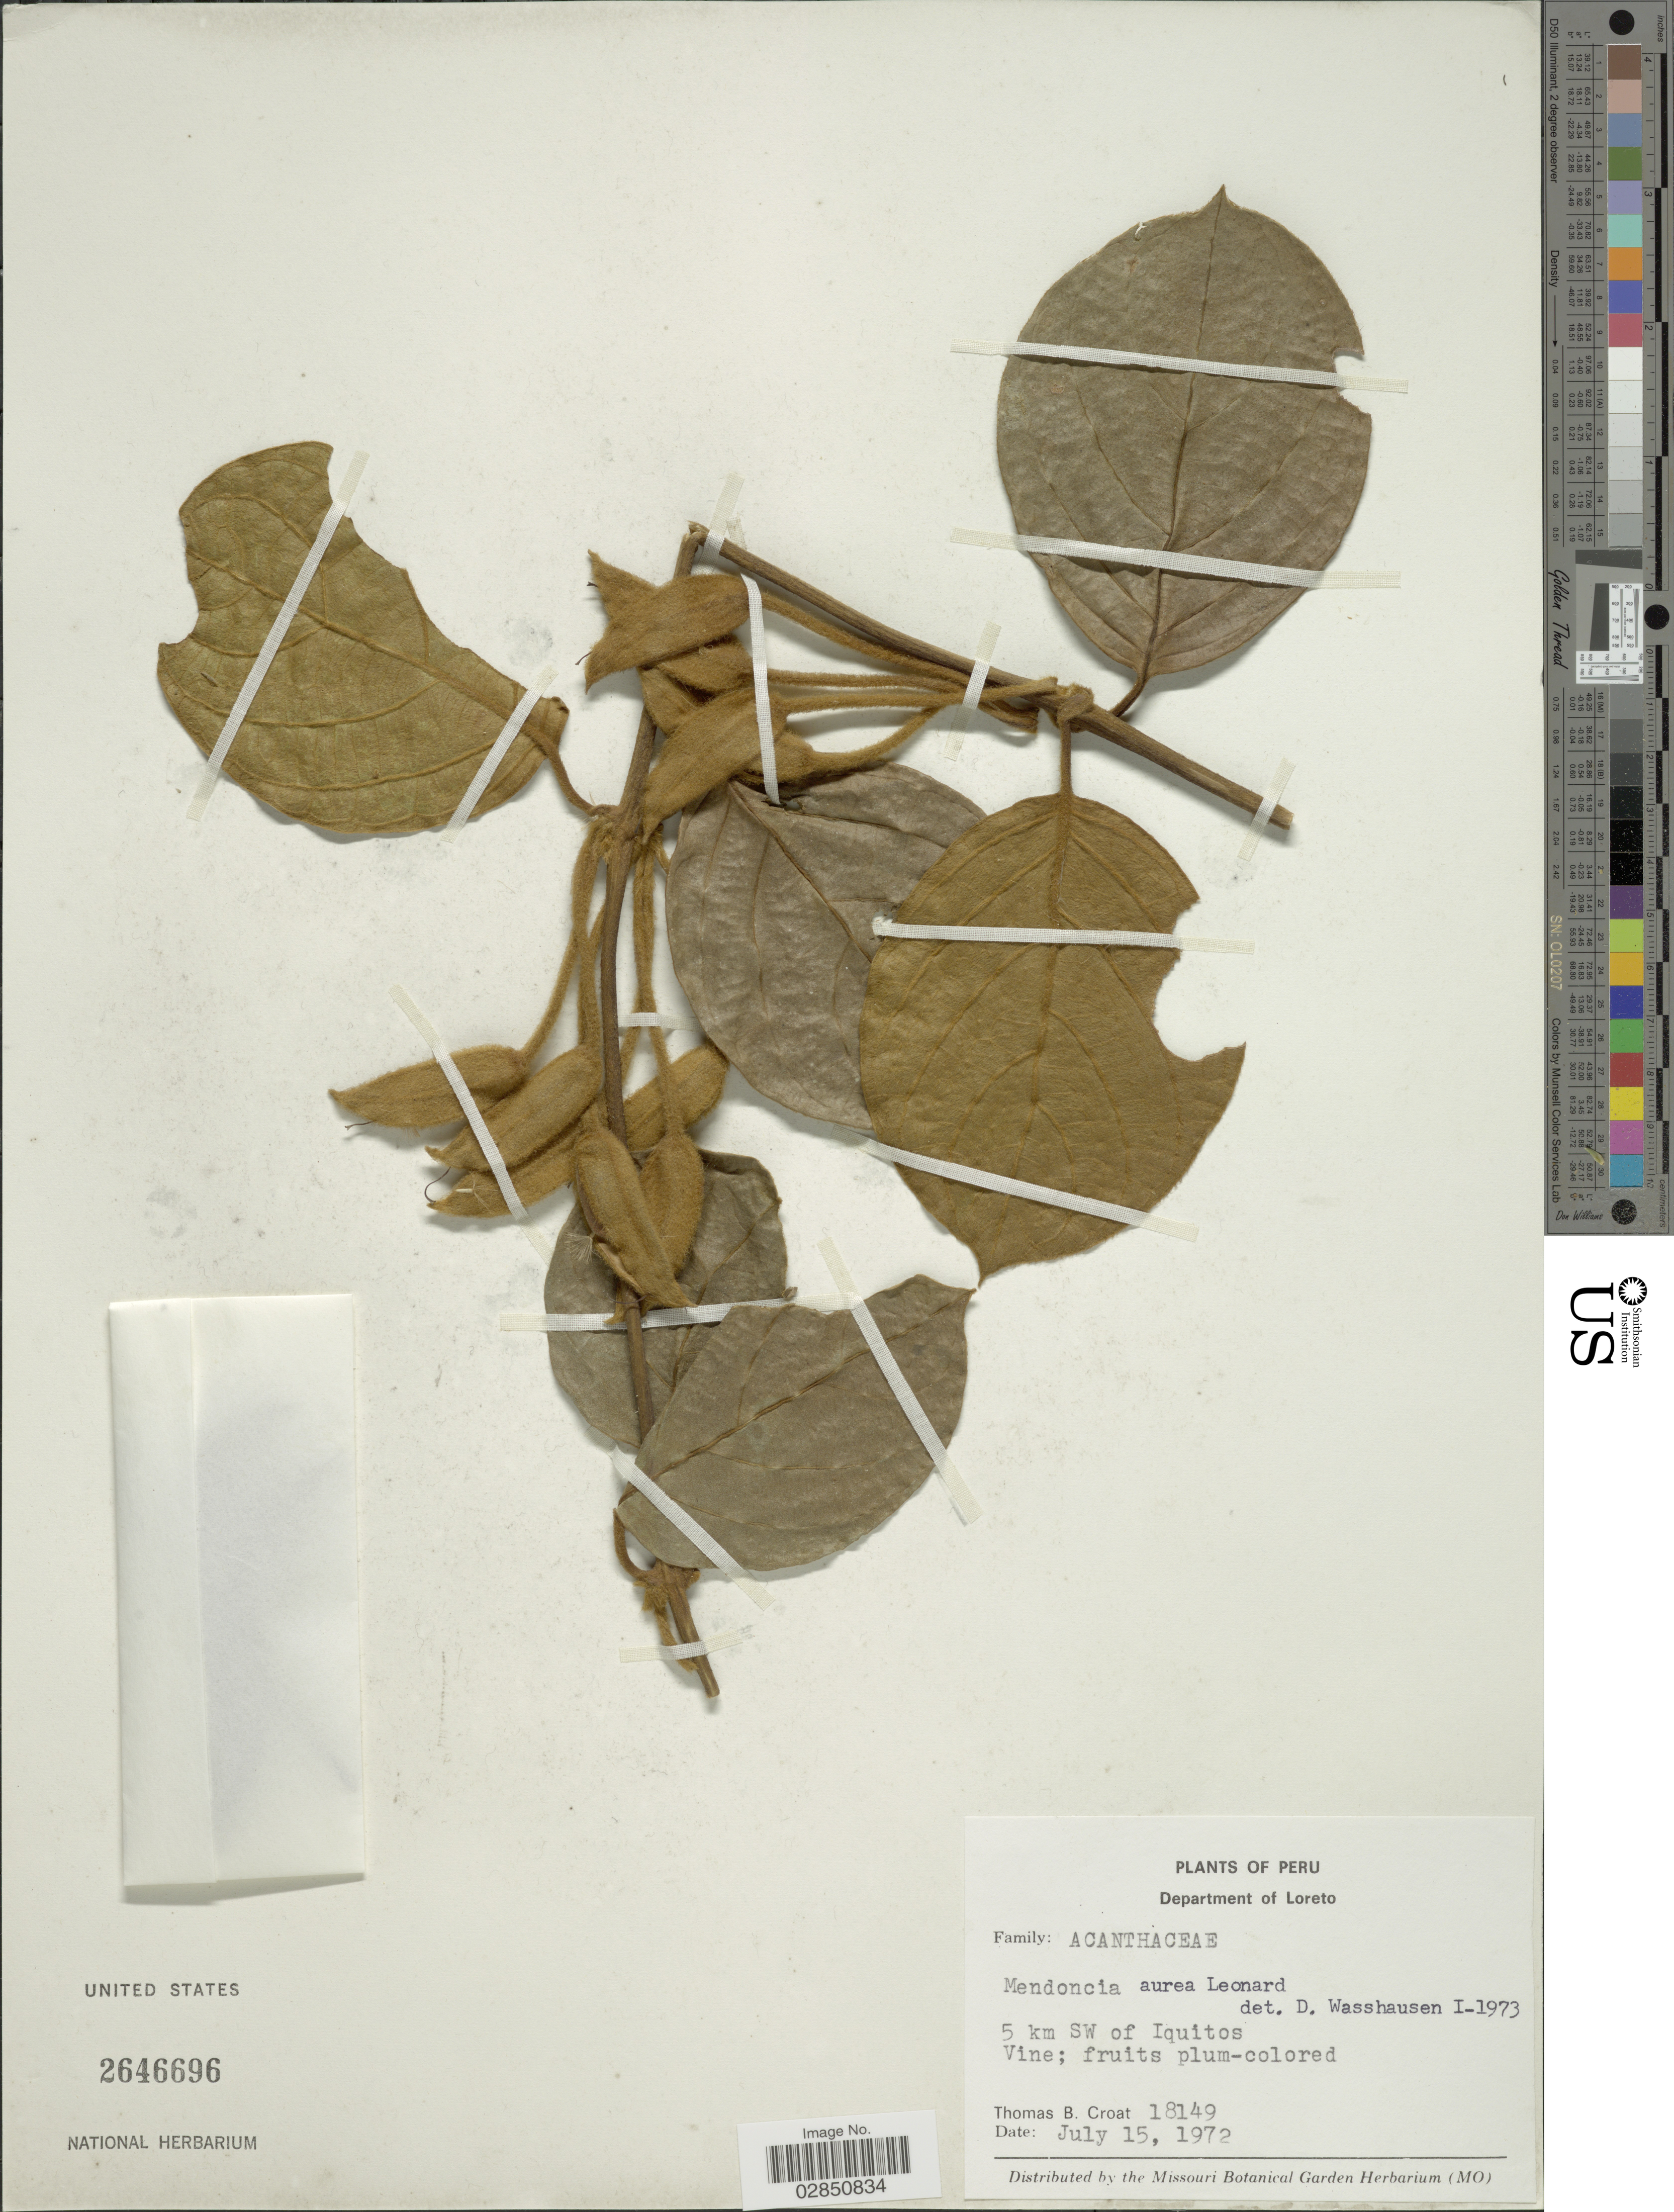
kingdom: Plantae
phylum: Tracheophyta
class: Magnoliopsida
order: Lamiales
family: Acanthaceae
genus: Mendoncia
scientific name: Mendoncia aurea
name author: Leonard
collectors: T. B. Croat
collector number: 18149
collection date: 1972-07-15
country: Peru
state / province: Loreto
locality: Department of Loreto. 5 km SW of Iquitos.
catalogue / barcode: US 2646696